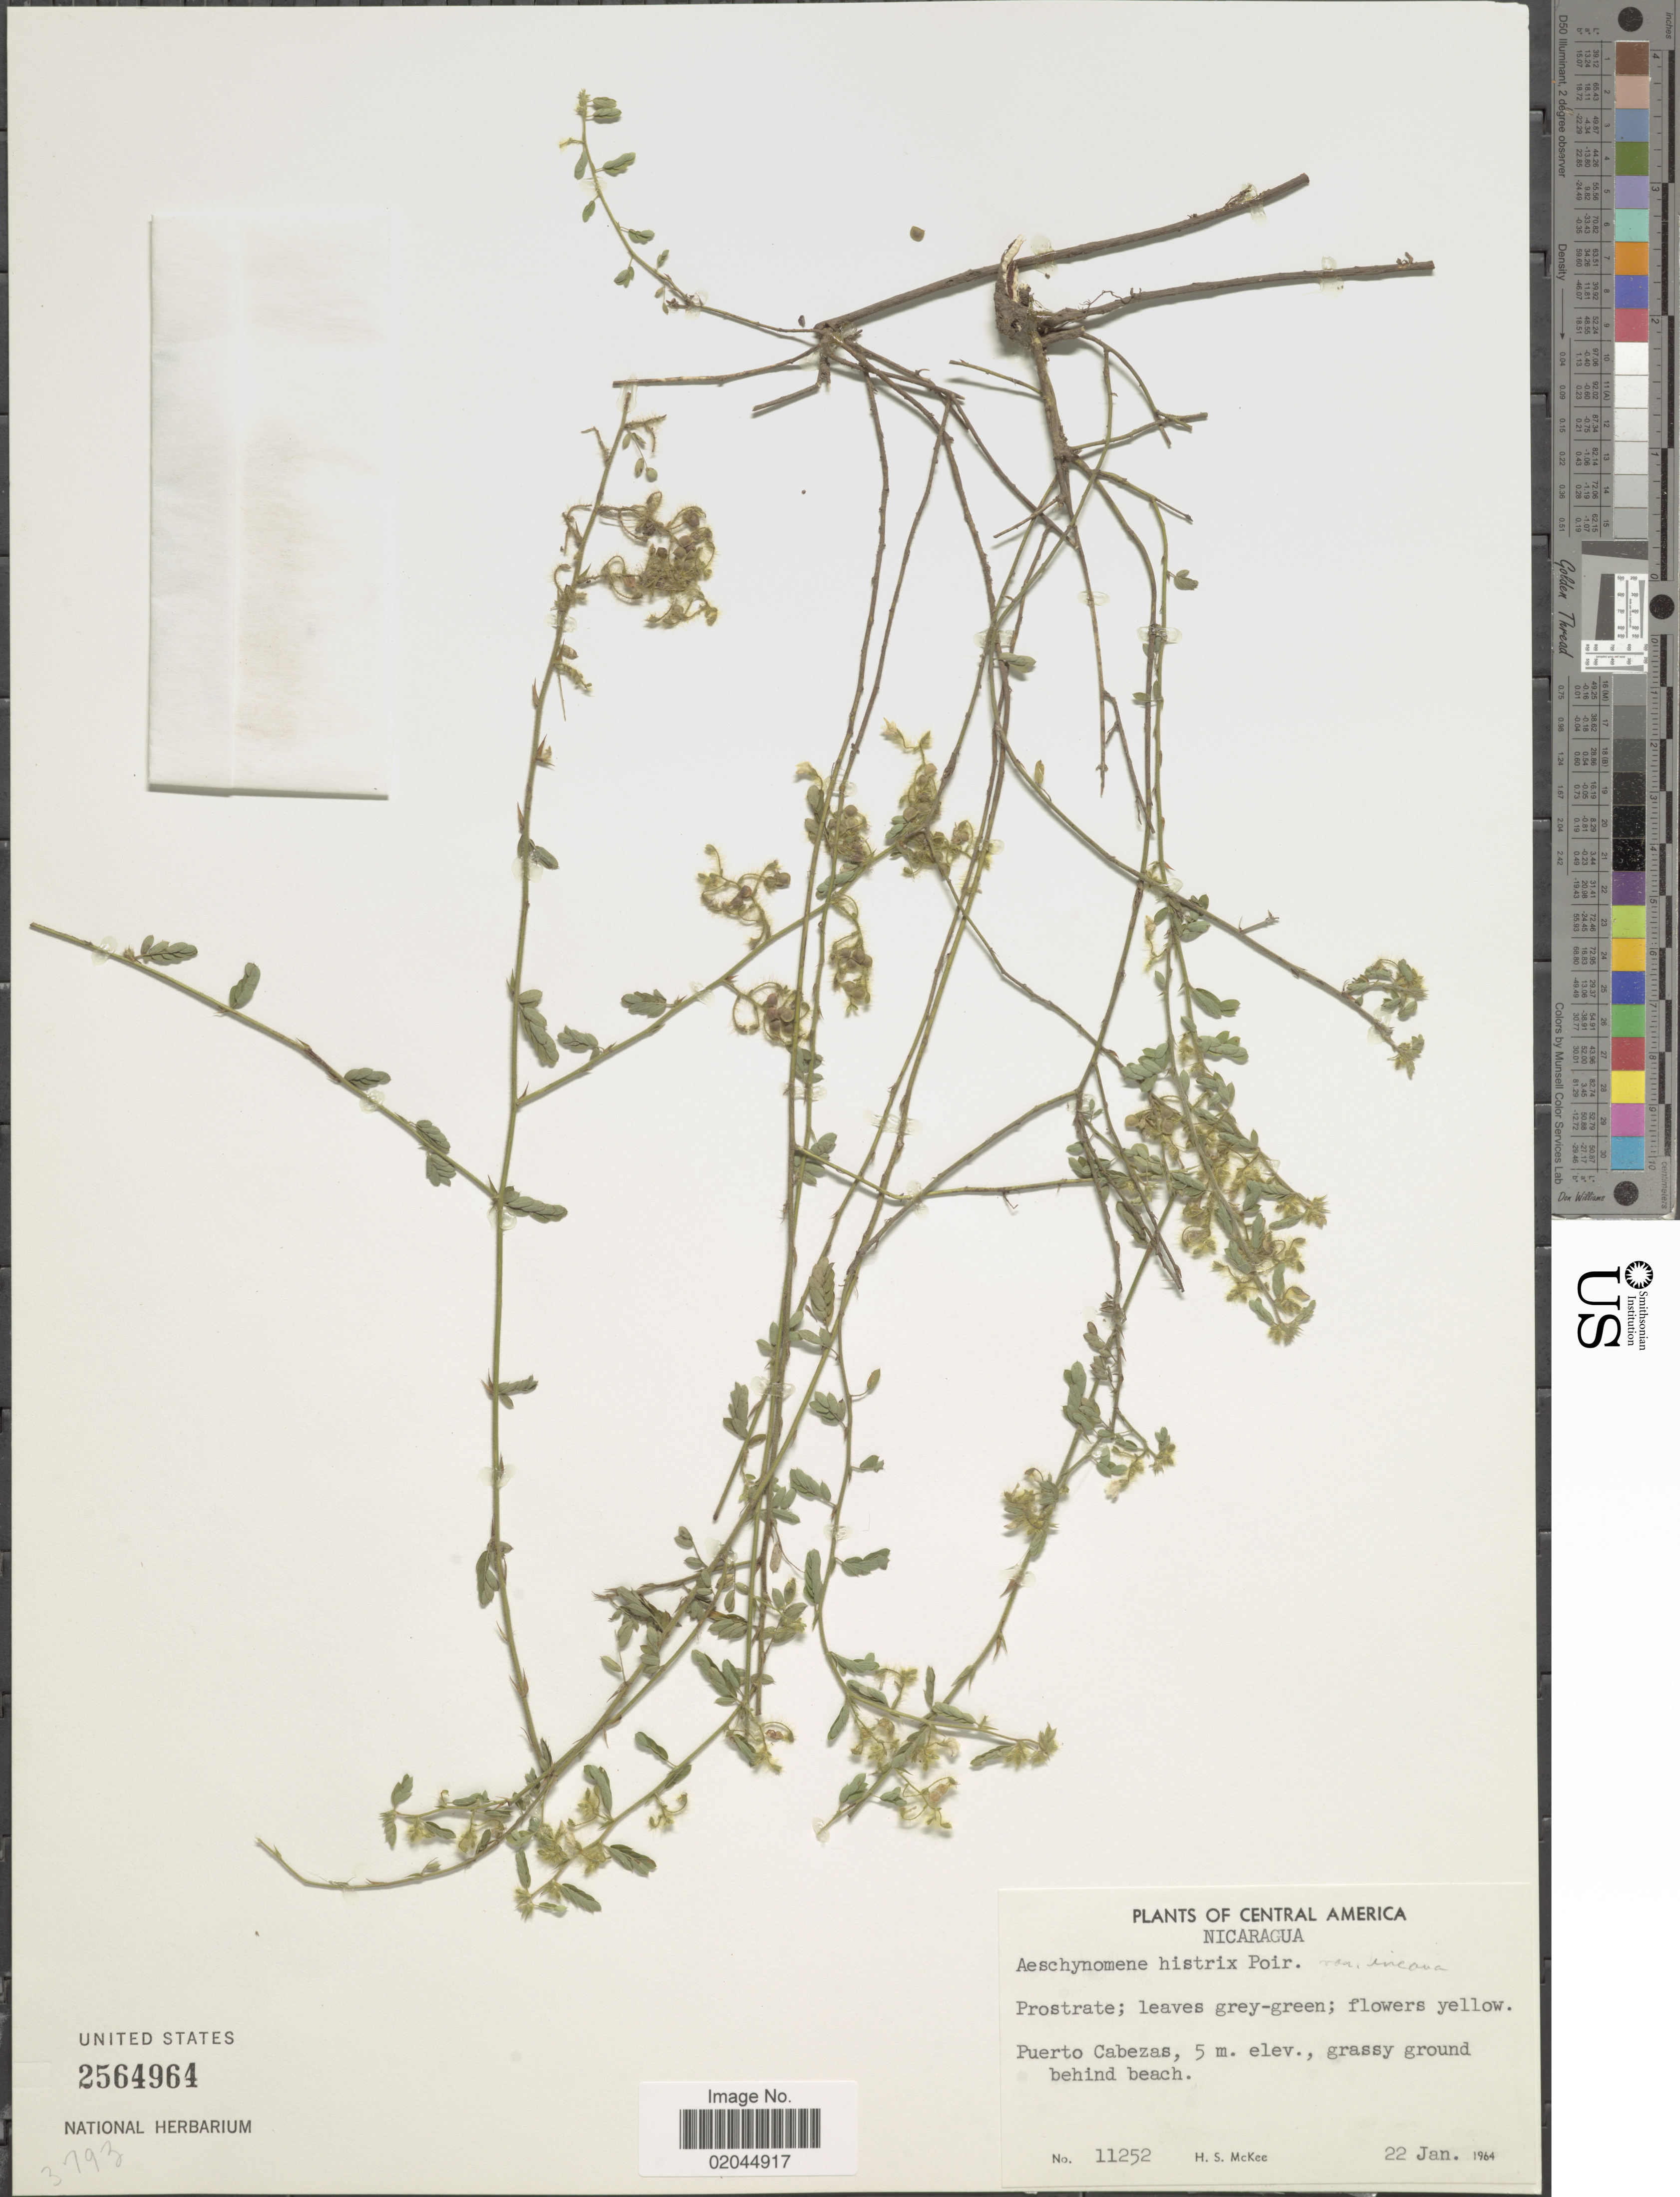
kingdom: Plantae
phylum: Tracheophyta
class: Magnoliopsida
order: Fabales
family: Fabaceae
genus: Aeschynomene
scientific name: Aeschynomene histrix var. incana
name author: Benth.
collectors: H. S. McKee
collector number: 11252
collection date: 1964-01-22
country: Nicaragua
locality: Nicaragua, Puerto Cabezas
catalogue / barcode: US 2564964